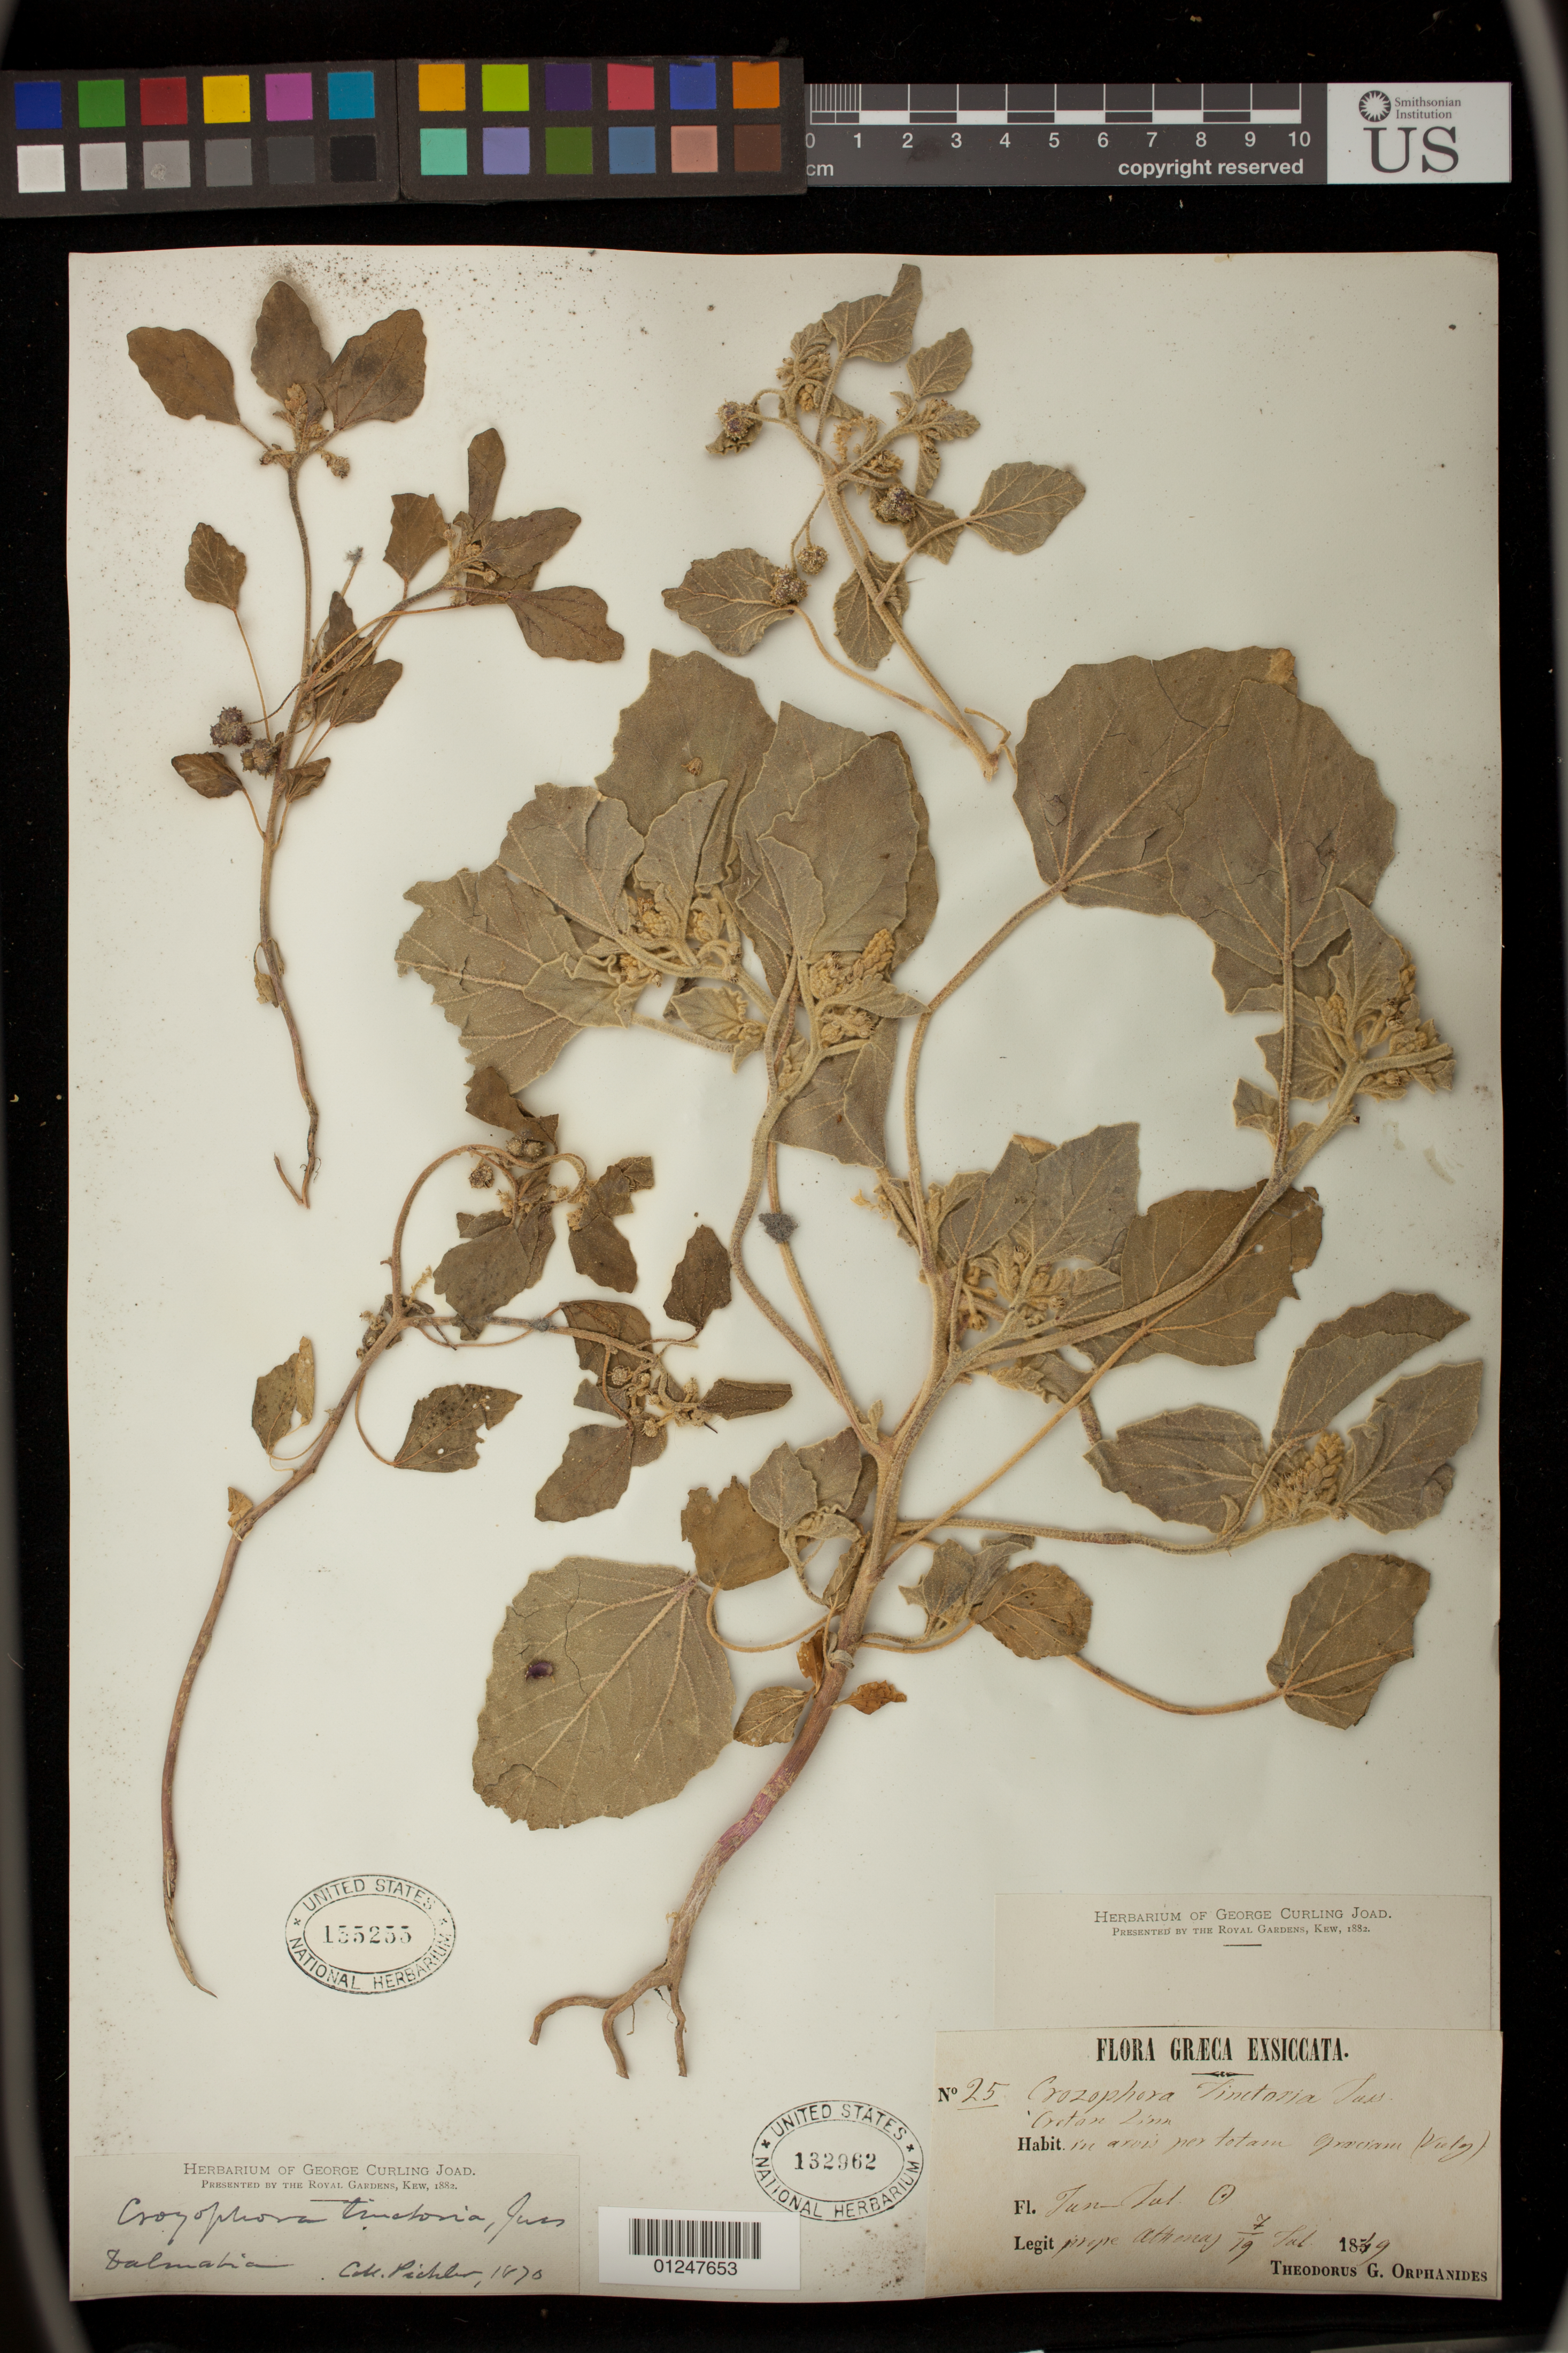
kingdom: Plantae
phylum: Tracheophyta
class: Magnoliopsida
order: Malpighiales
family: Euphorbiaceae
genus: Chrozophora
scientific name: Chrozophora tinctoria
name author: (L.) A. Juss.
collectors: T. G. Orphanides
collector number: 25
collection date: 1849-07-19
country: Greece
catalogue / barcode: US 132962